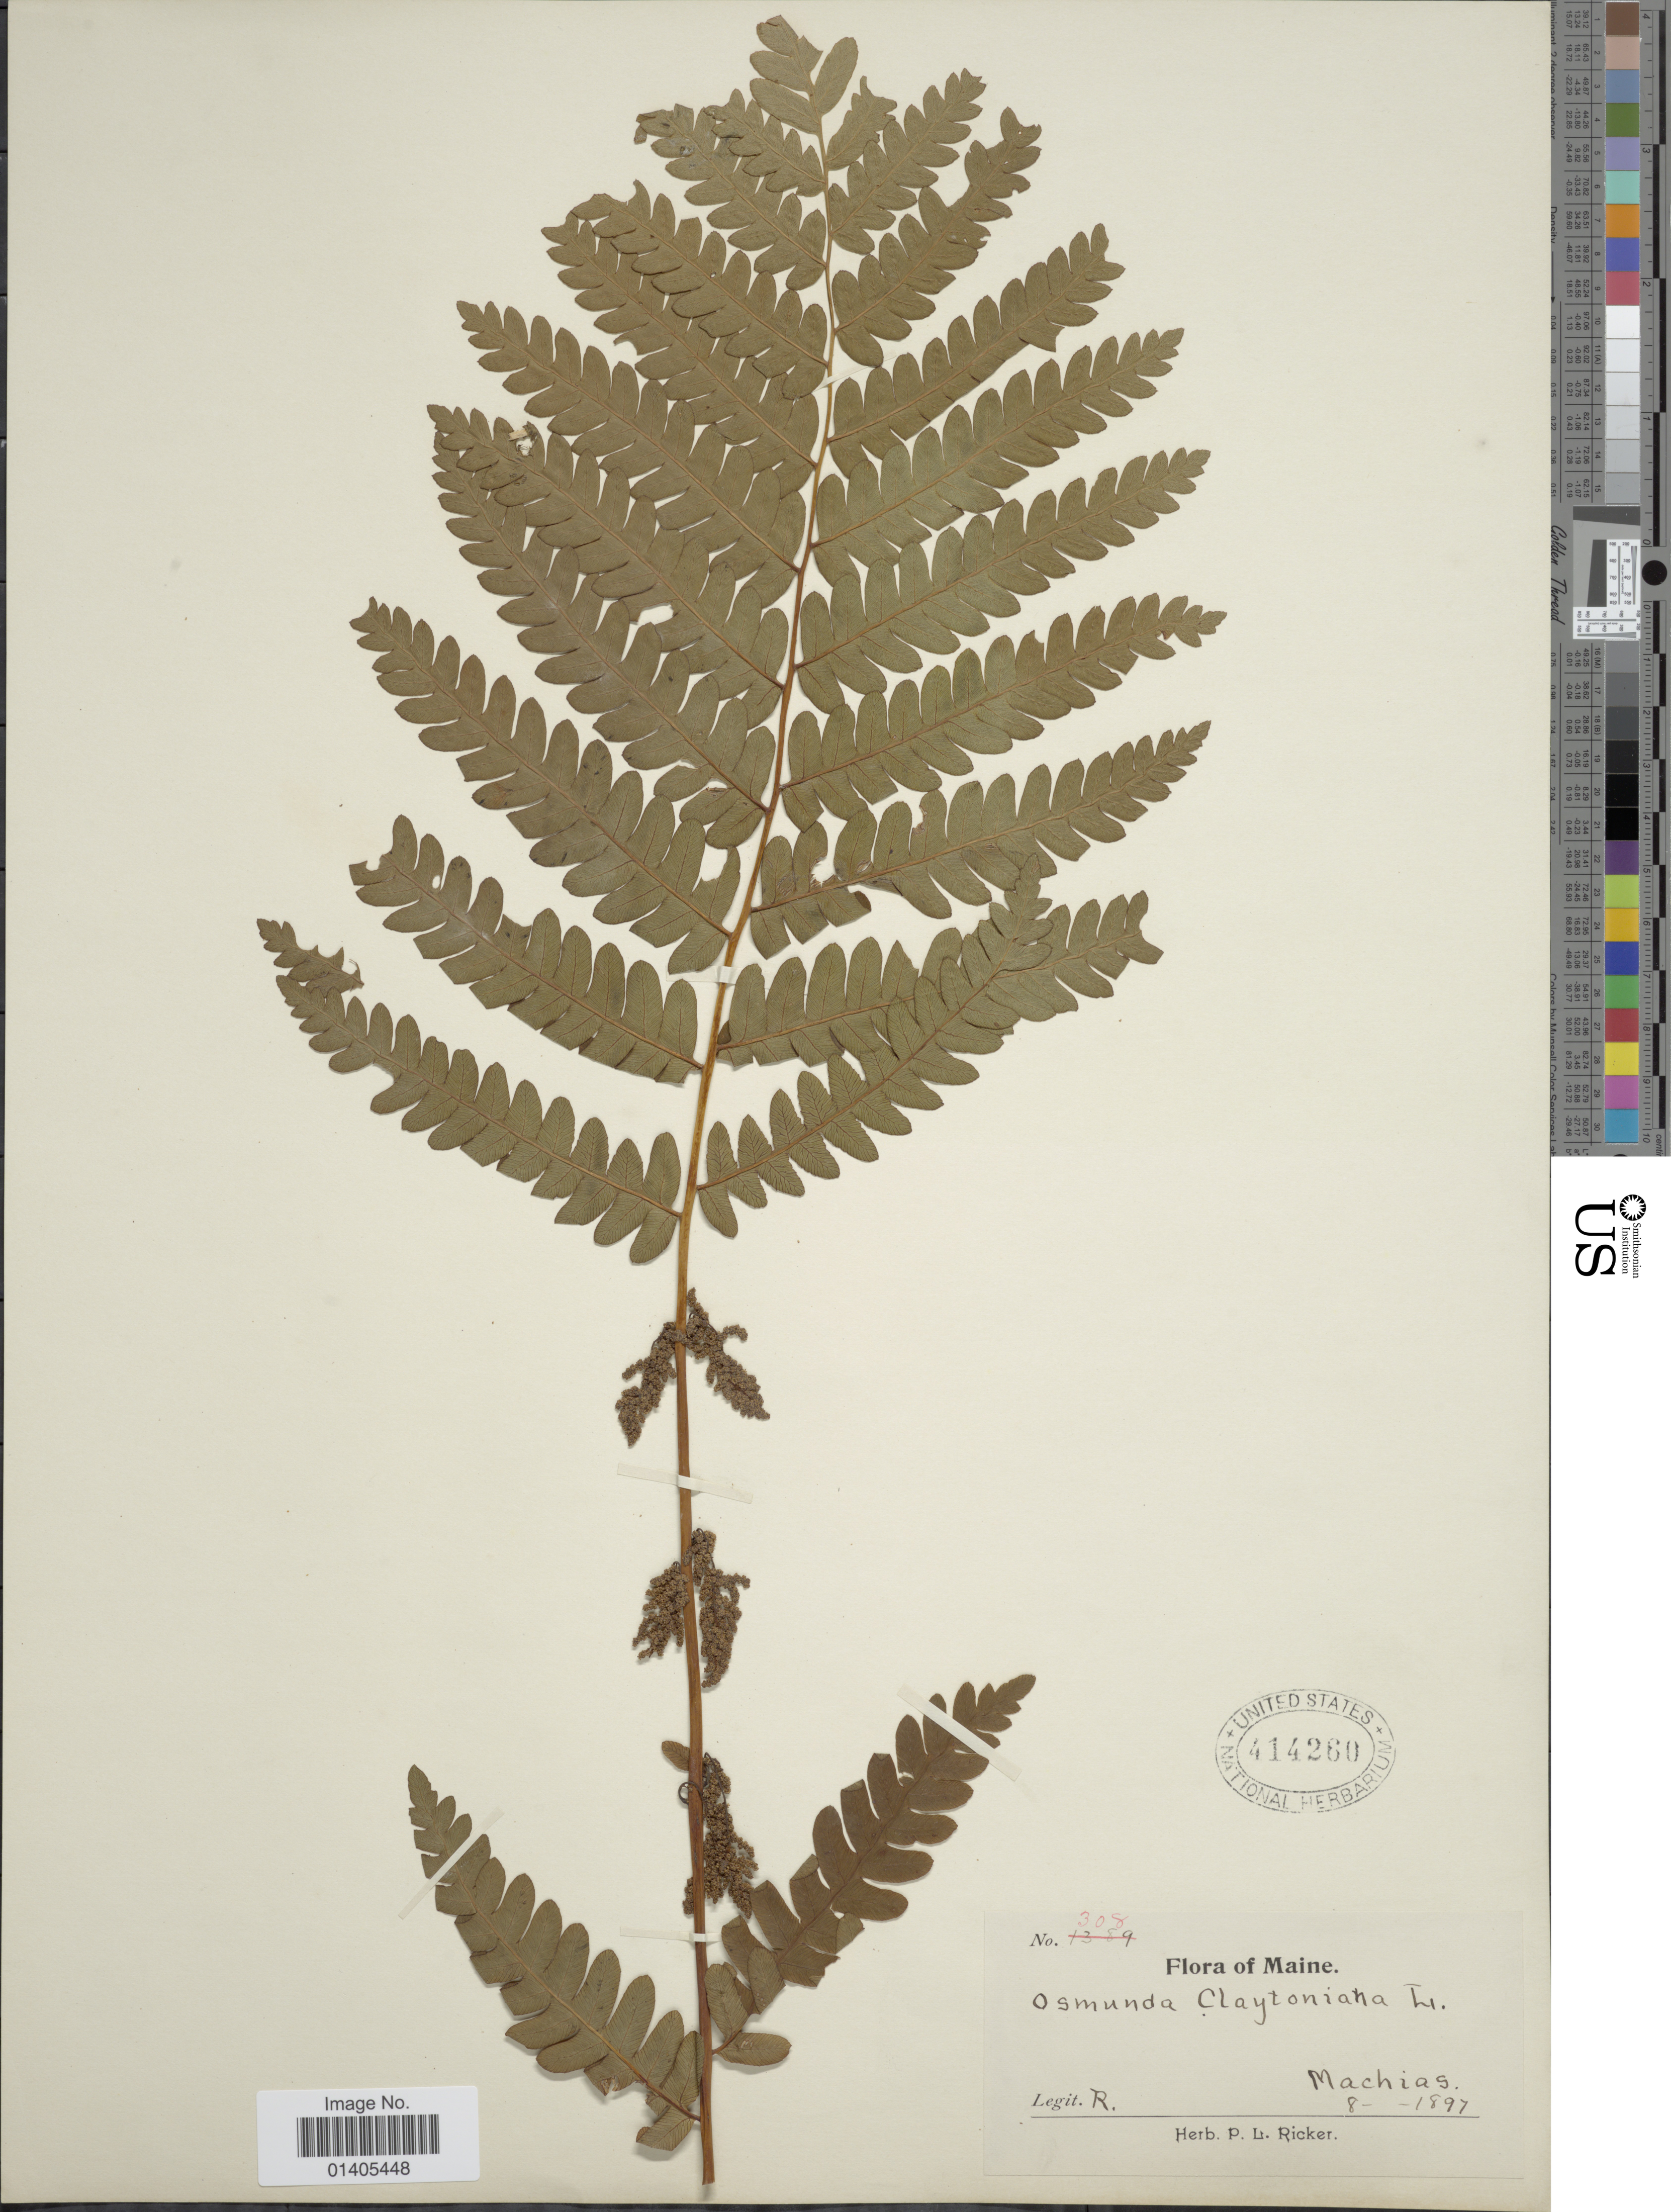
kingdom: Plantae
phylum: Tracheophyta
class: Polypodiopsida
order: Osmundales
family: Osmundaceae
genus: Osmunda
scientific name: Osmunda claytoniana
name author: (L.) Tagawa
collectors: P. Ricker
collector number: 308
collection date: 1897-08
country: United States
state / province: Maine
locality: Machias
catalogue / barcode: US 414260